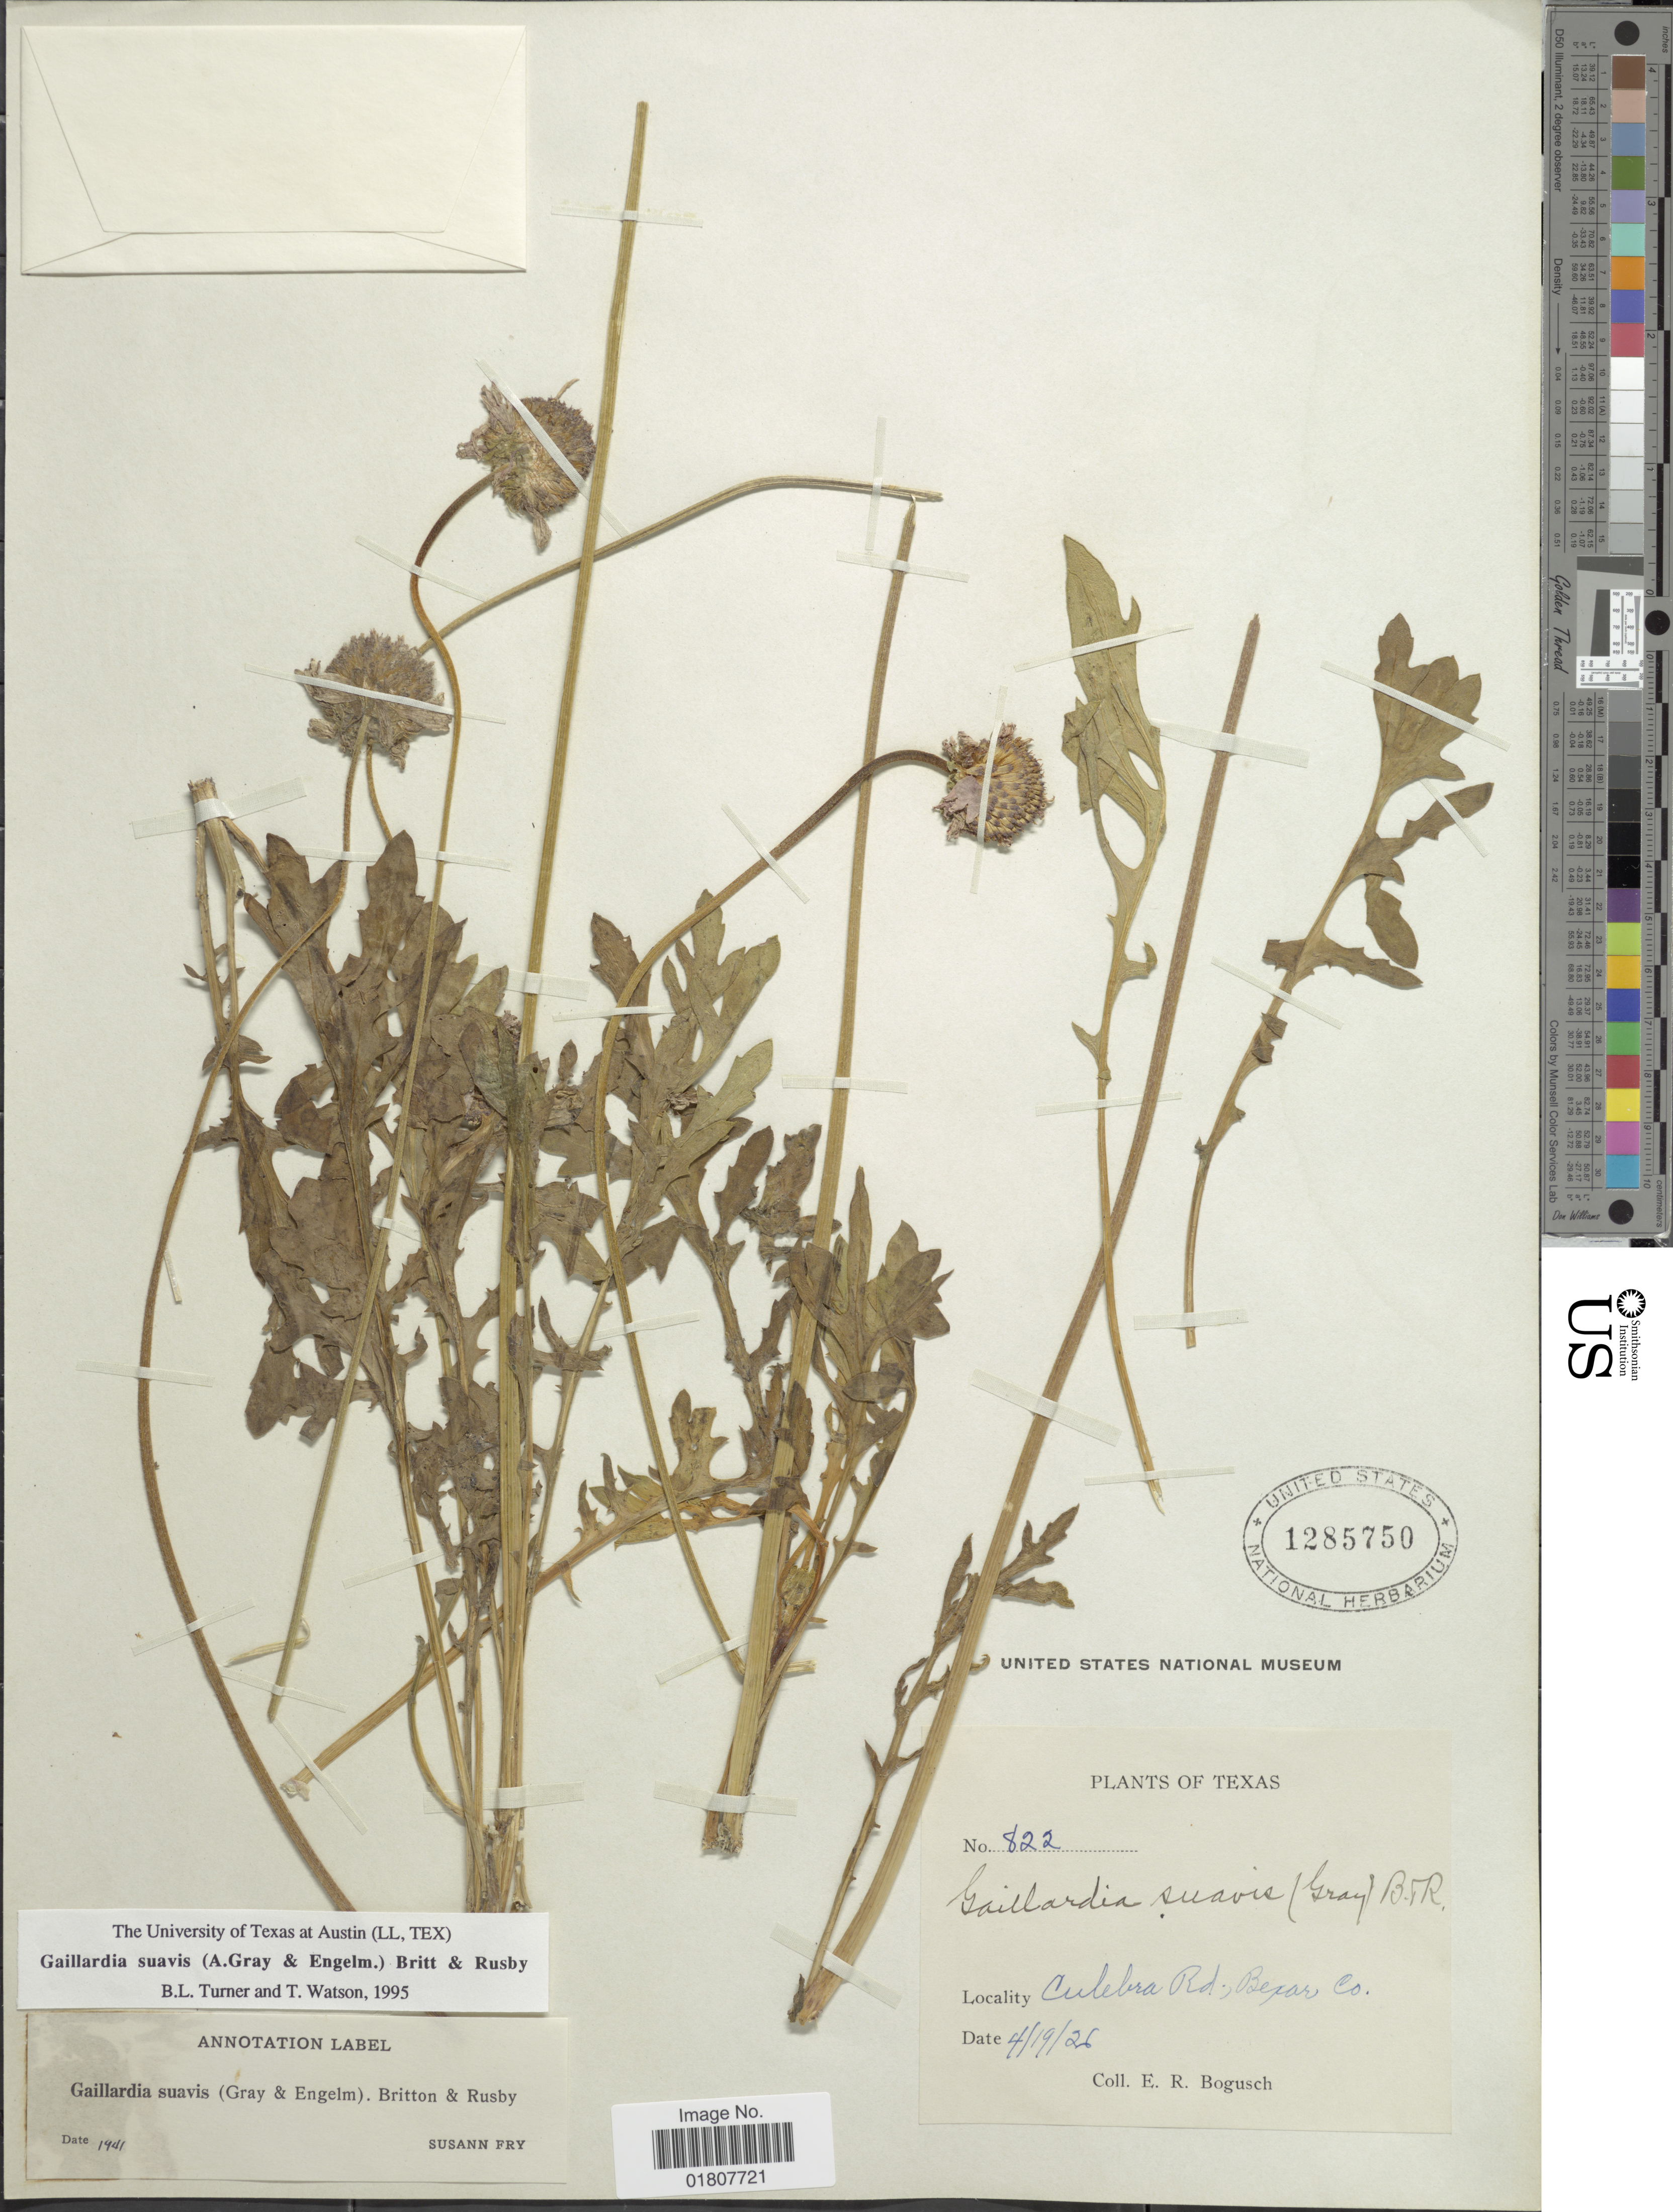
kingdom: Plantae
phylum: Tracheophyta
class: Magnoliopsida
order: Asterales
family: Asteraceae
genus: Gaillardia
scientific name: Gaillardia suavis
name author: (A. Gray & Engelm.) Britton & Rusby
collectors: E. Bogusch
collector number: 822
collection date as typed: Transcribed d/m/y: 19/4/26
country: United States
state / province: Texas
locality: Culebra Rd., Bexar Co.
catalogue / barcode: US 1285750